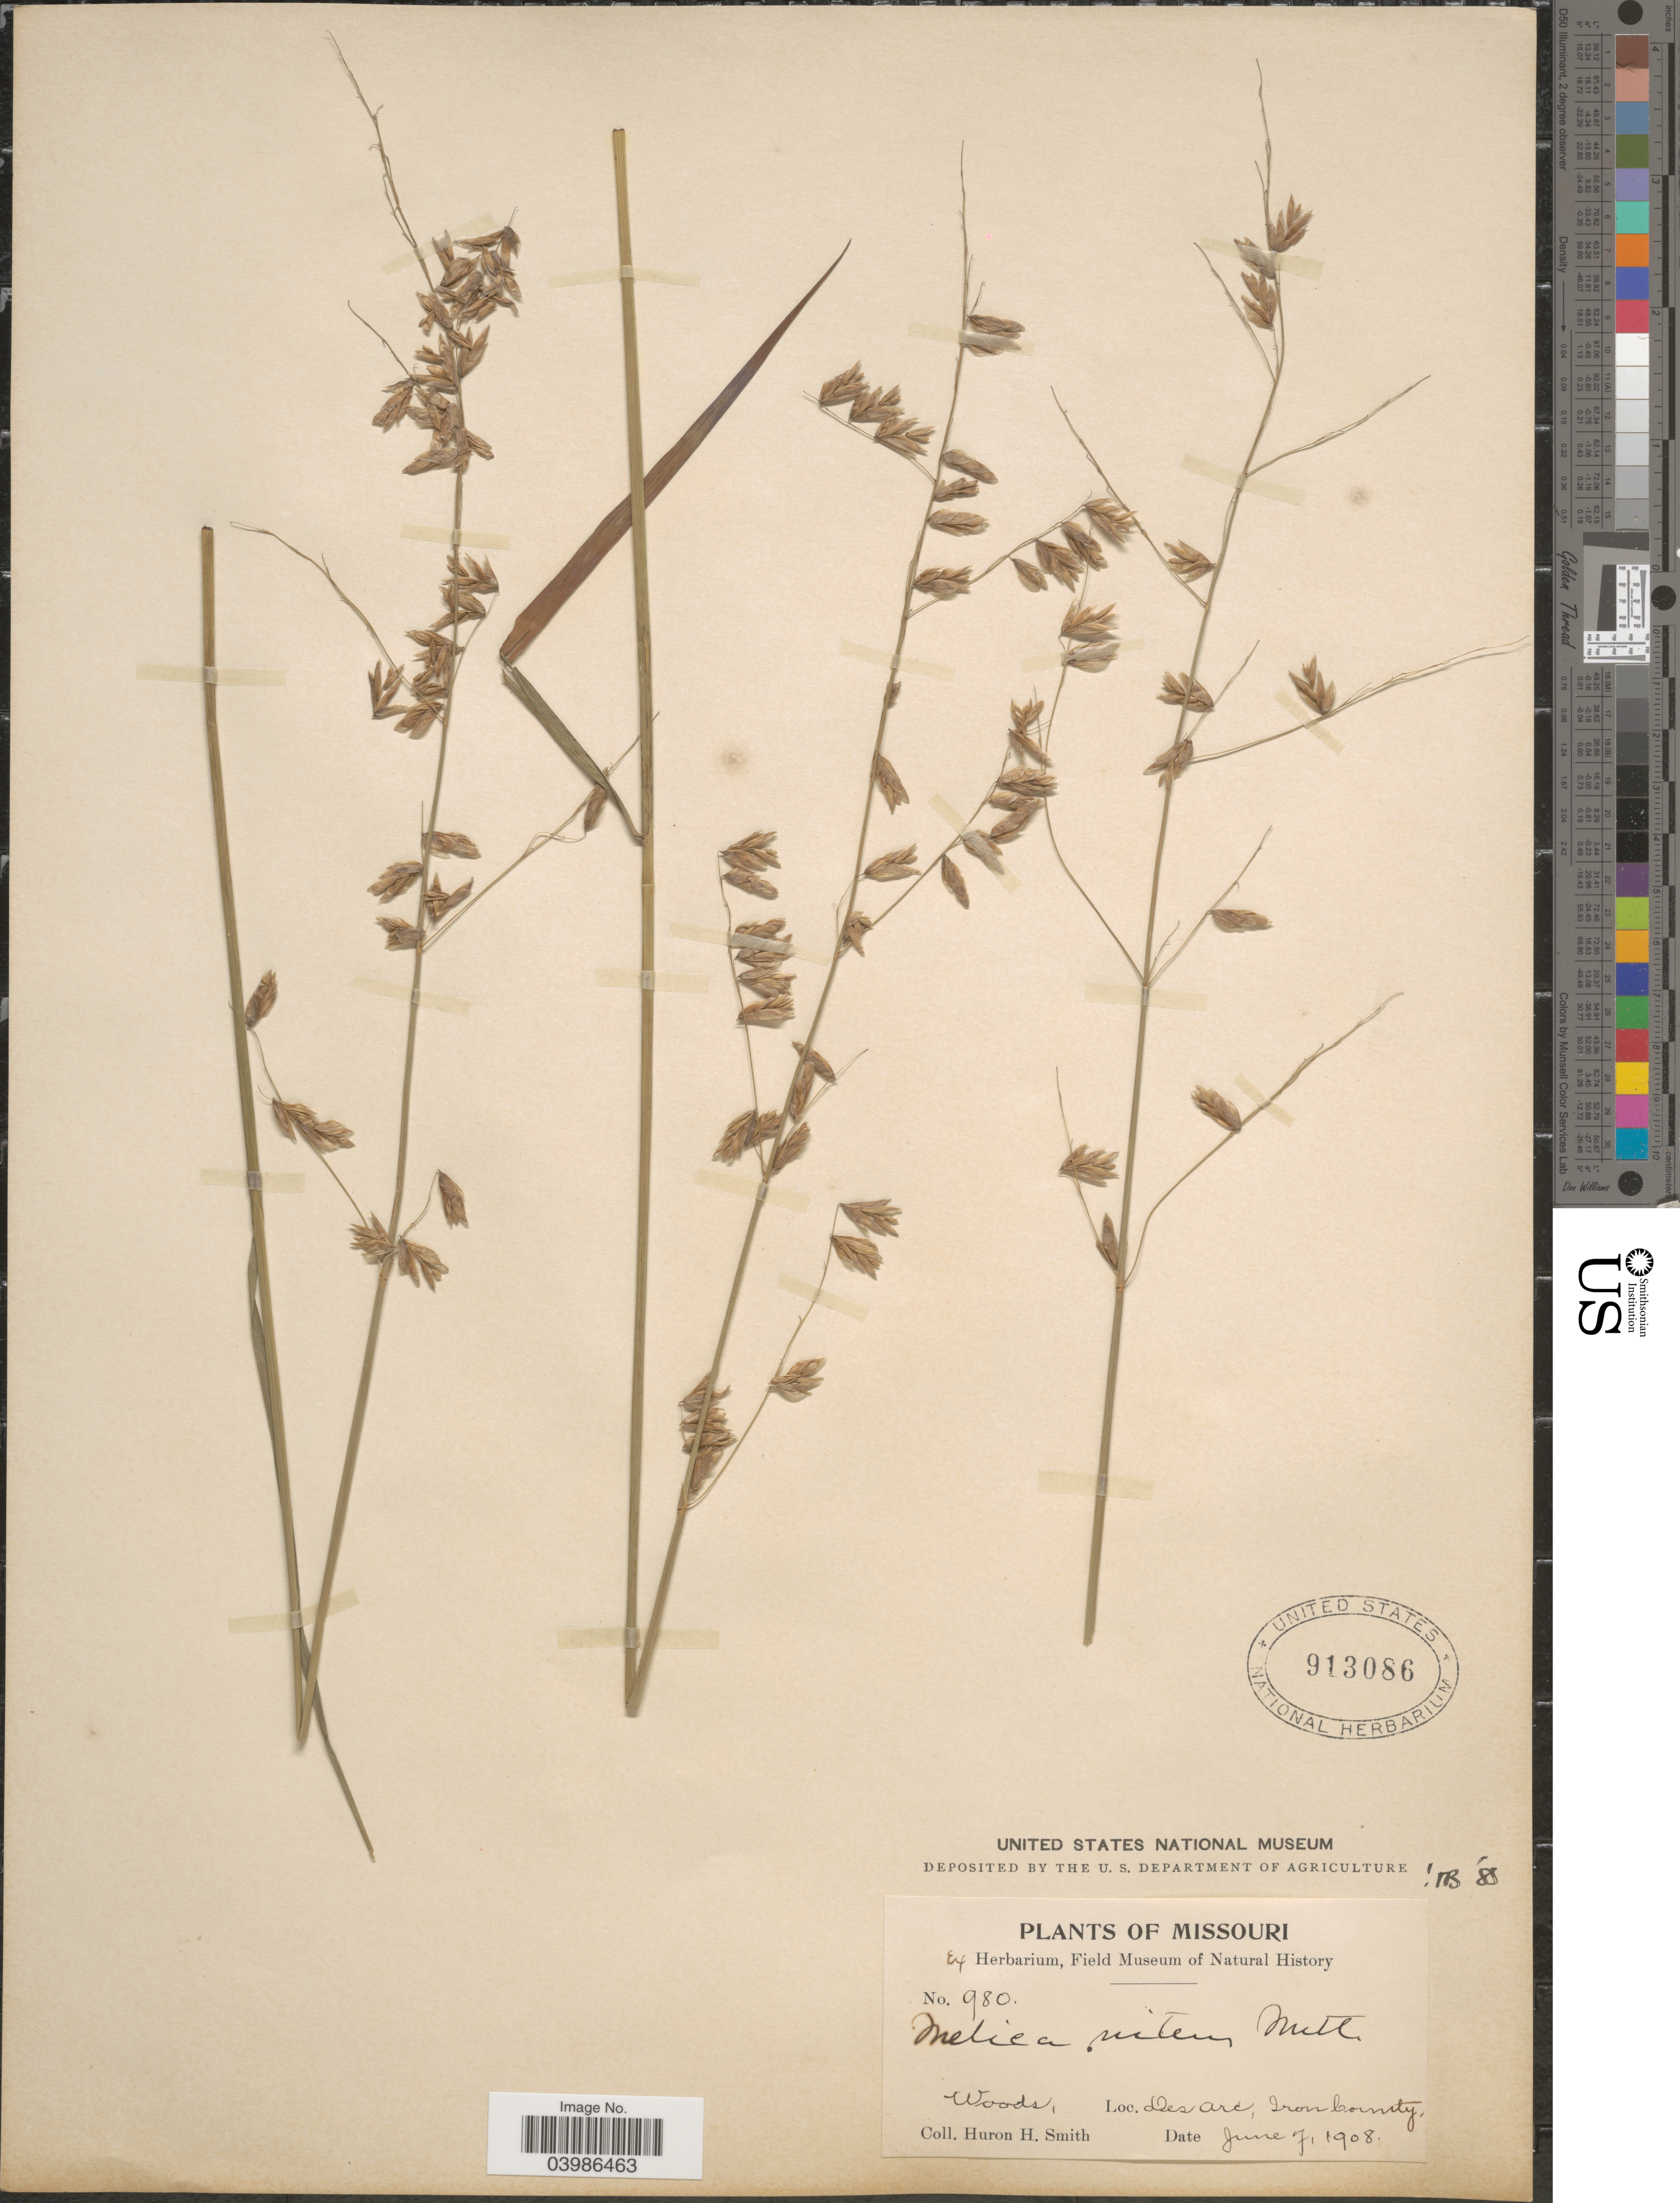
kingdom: Plantae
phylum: Tracheophyta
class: Liliopsida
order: Poales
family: Poaceae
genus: Melica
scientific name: Melica nitens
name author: (Scribn.) Nutt. ex Piper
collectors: Huron H. Smith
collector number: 980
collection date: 1908-06-07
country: United States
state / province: Missouri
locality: Des Arc, Iron County.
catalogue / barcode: US 913086